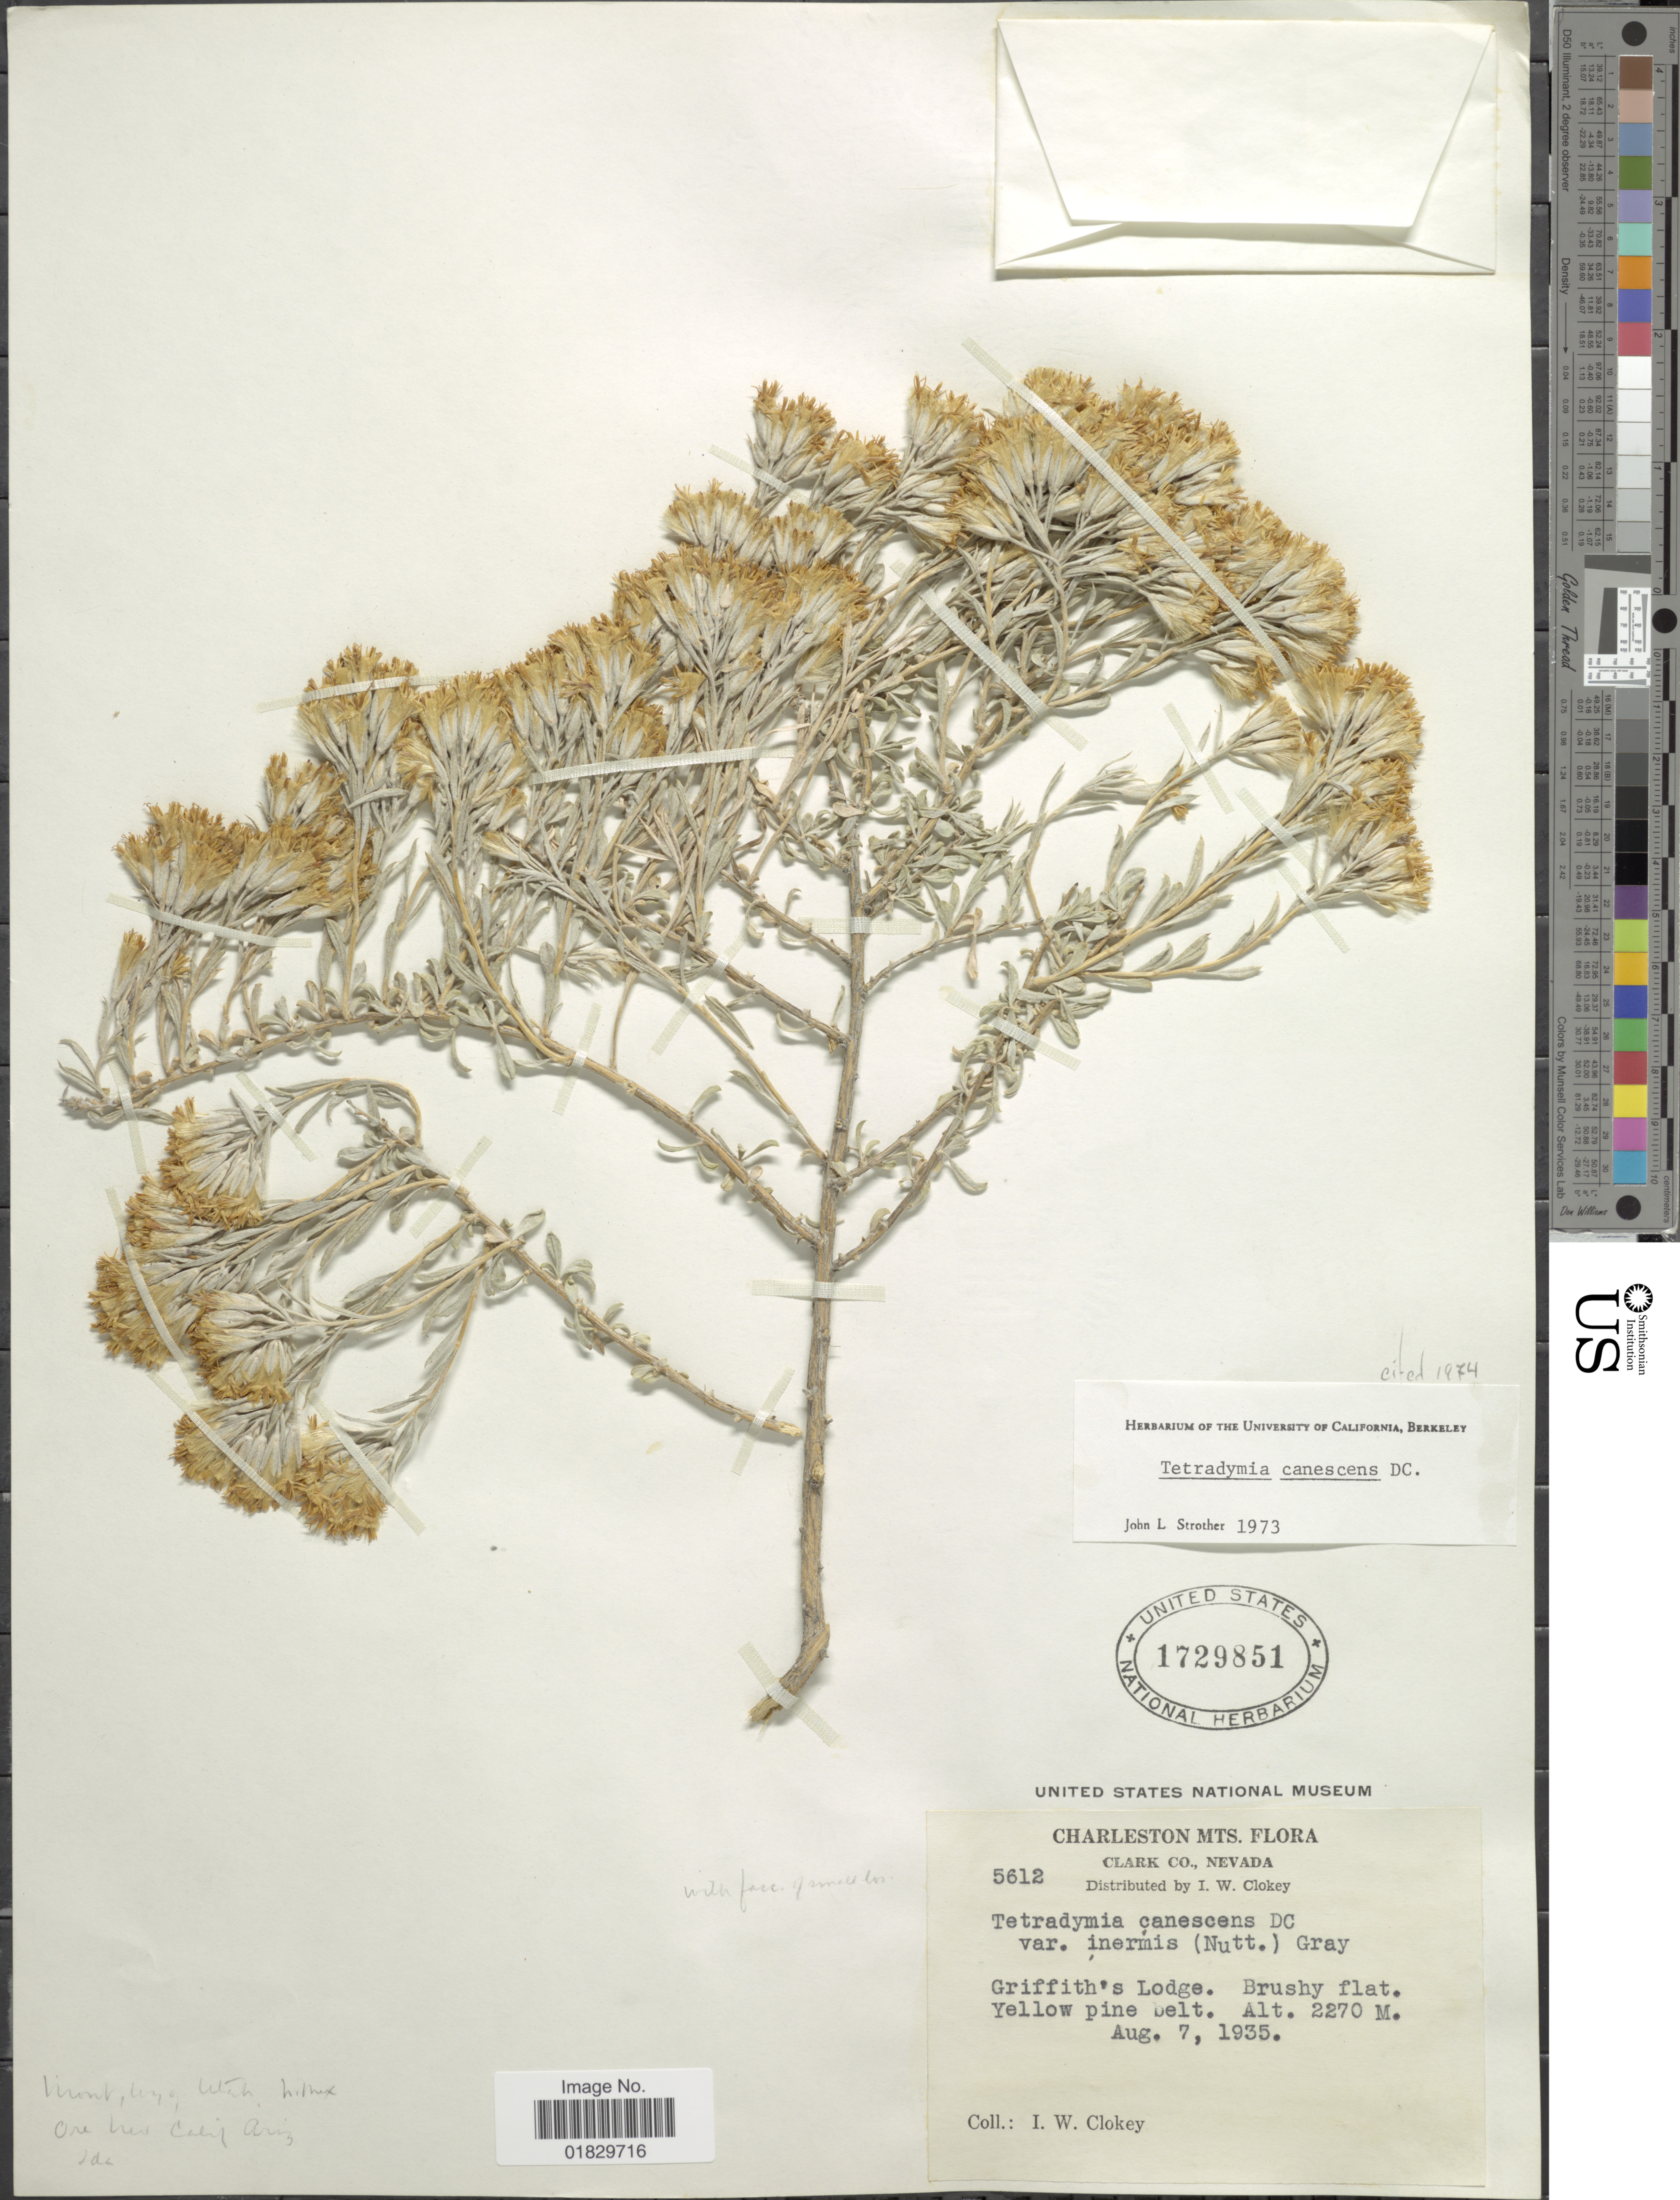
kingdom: Plantae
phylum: Tracheophyta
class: Magnoliopsida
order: Asterales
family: Asteraceae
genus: Tetradymia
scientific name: Tetradymia canescens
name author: DC.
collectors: I. W. Clokey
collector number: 5612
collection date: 1935-08-07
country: United States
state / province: Nevada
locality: Charleston Mts., Clark Co., Nevada. Griffith's Lodge.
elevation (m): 2270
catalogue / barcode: US 1729851